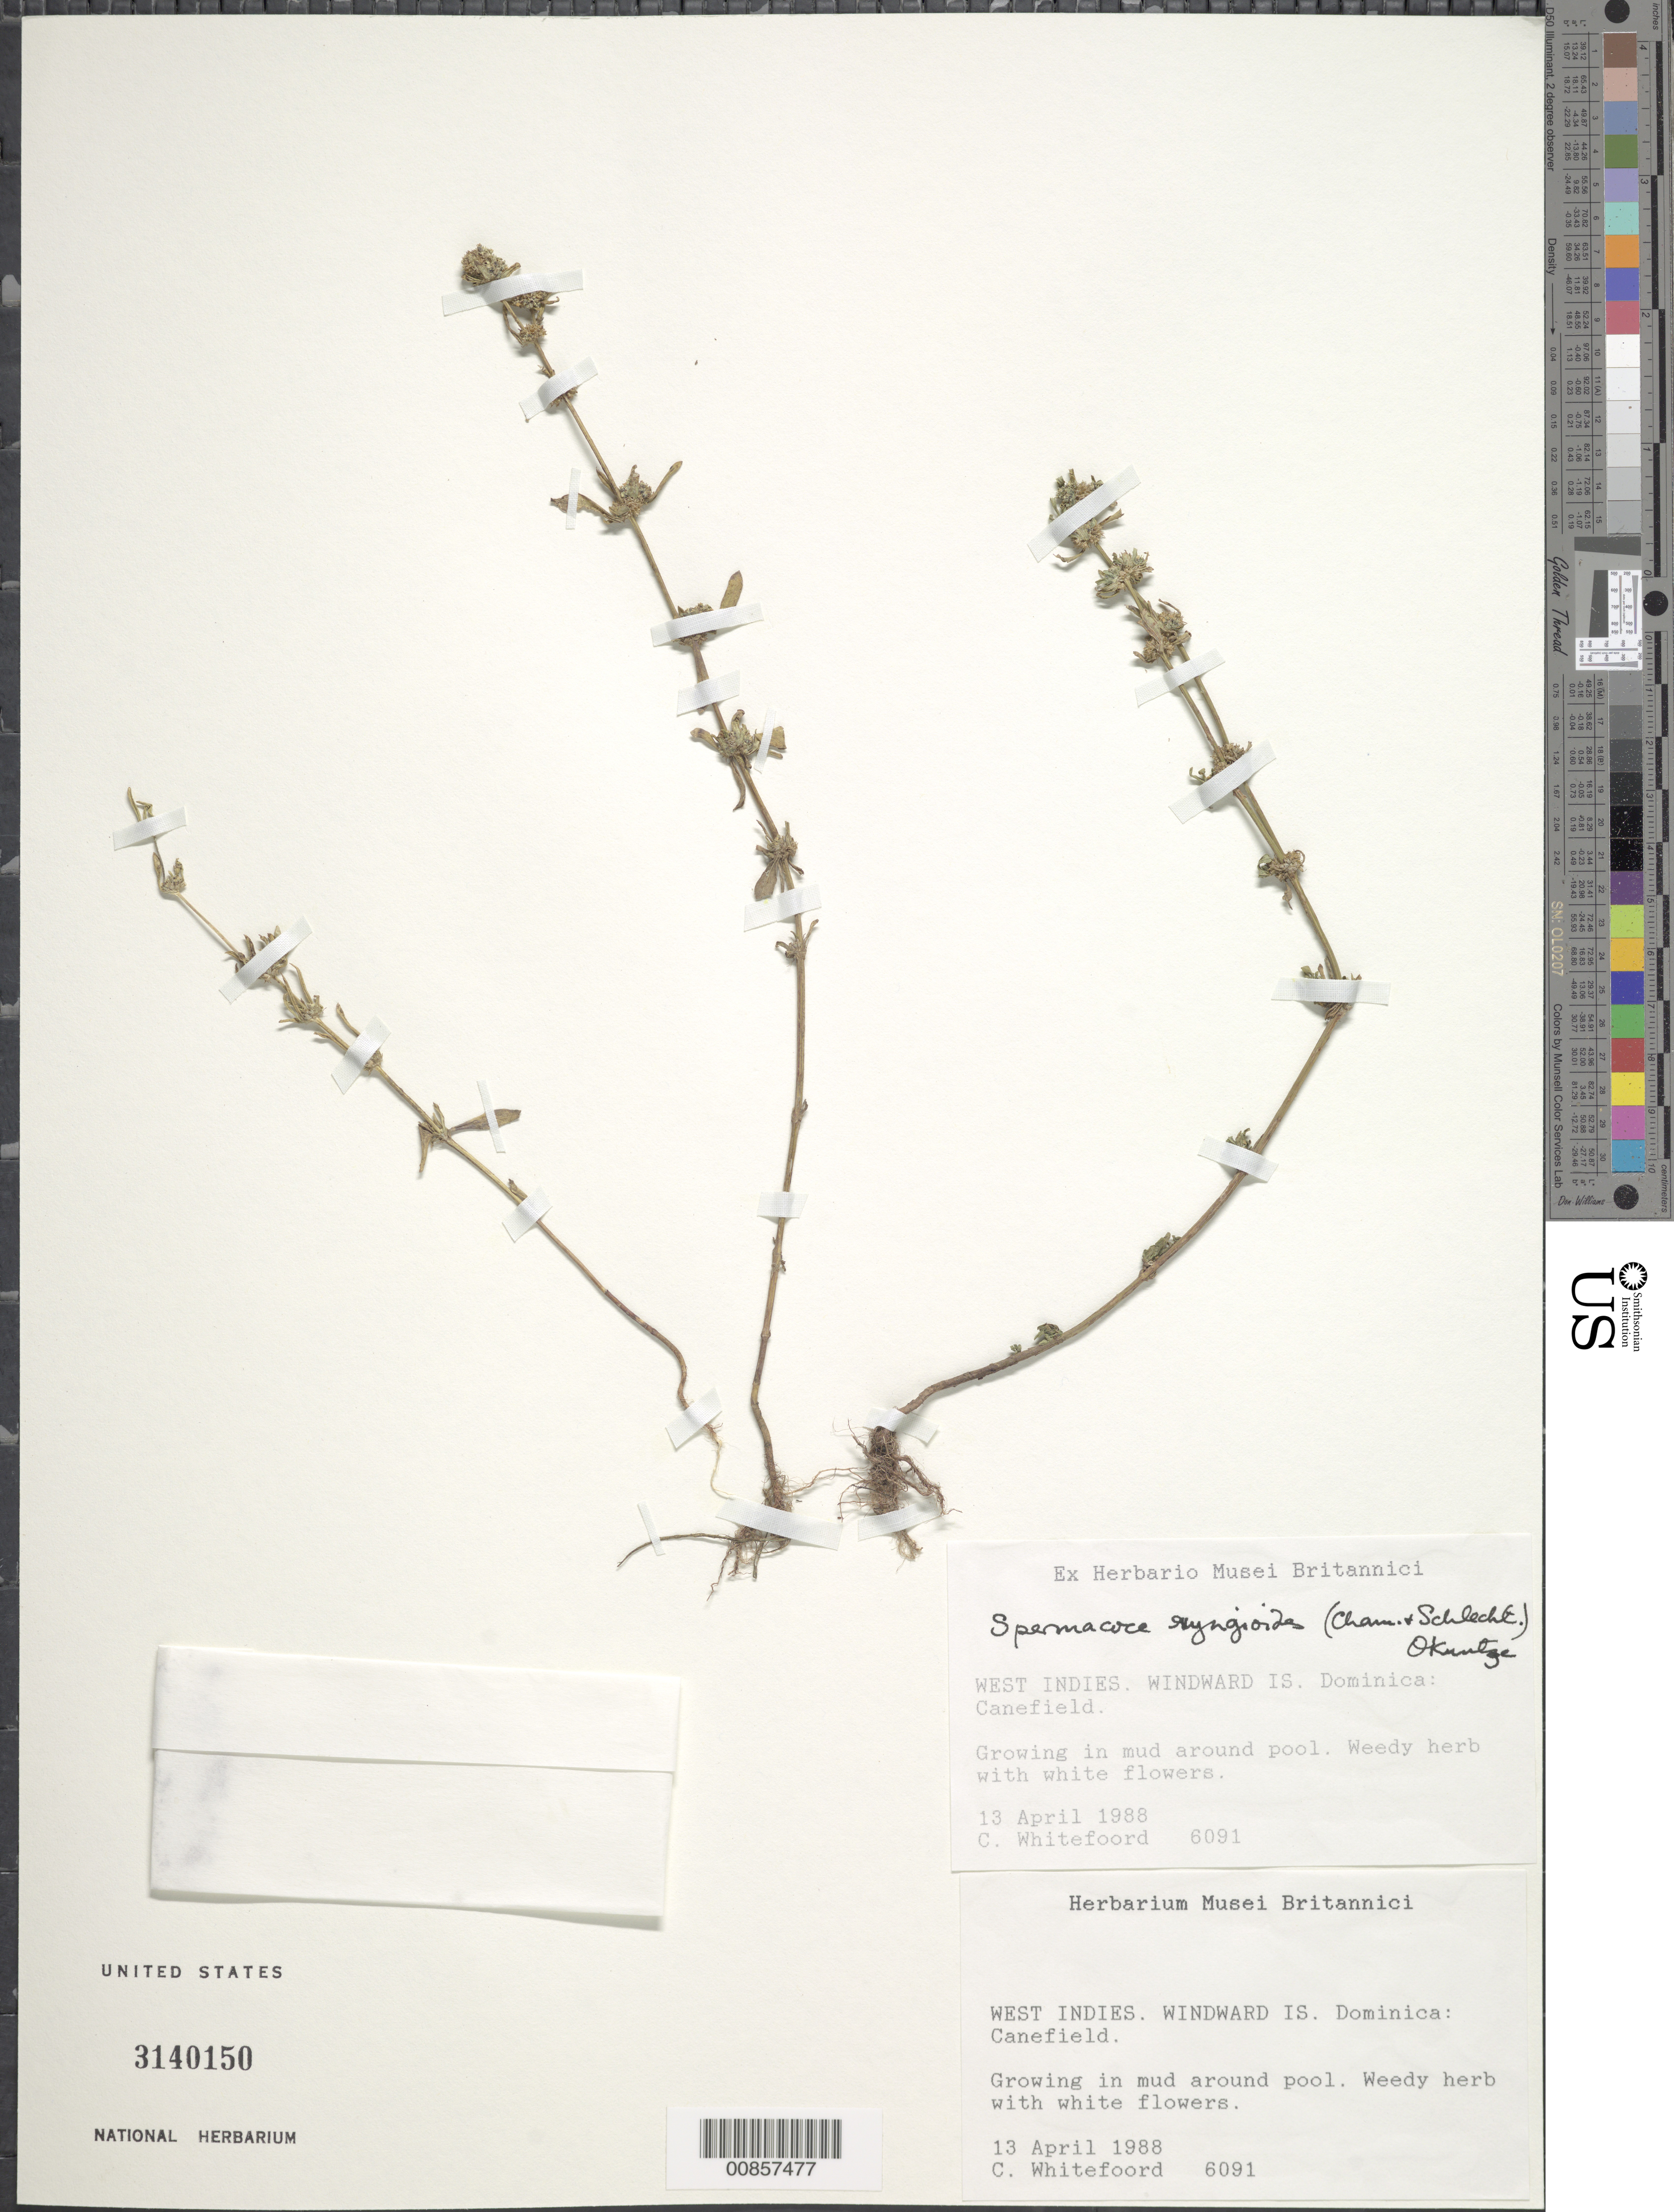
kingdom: Plantae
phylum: Tracheophyta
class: Magnoliopsida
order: Gentianales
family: Rubiaceae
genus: Spermacoce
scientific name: Spermacoce eryngioides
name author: (Cham. & Schltdl.) Kuntze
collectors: C. Whitefoord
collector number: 6091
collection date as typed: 13 Apr 1988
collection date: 1988-04-13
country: Dominica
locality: Windward Is.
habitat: Canefield; growing in mud around pool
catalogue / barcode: US 3140150